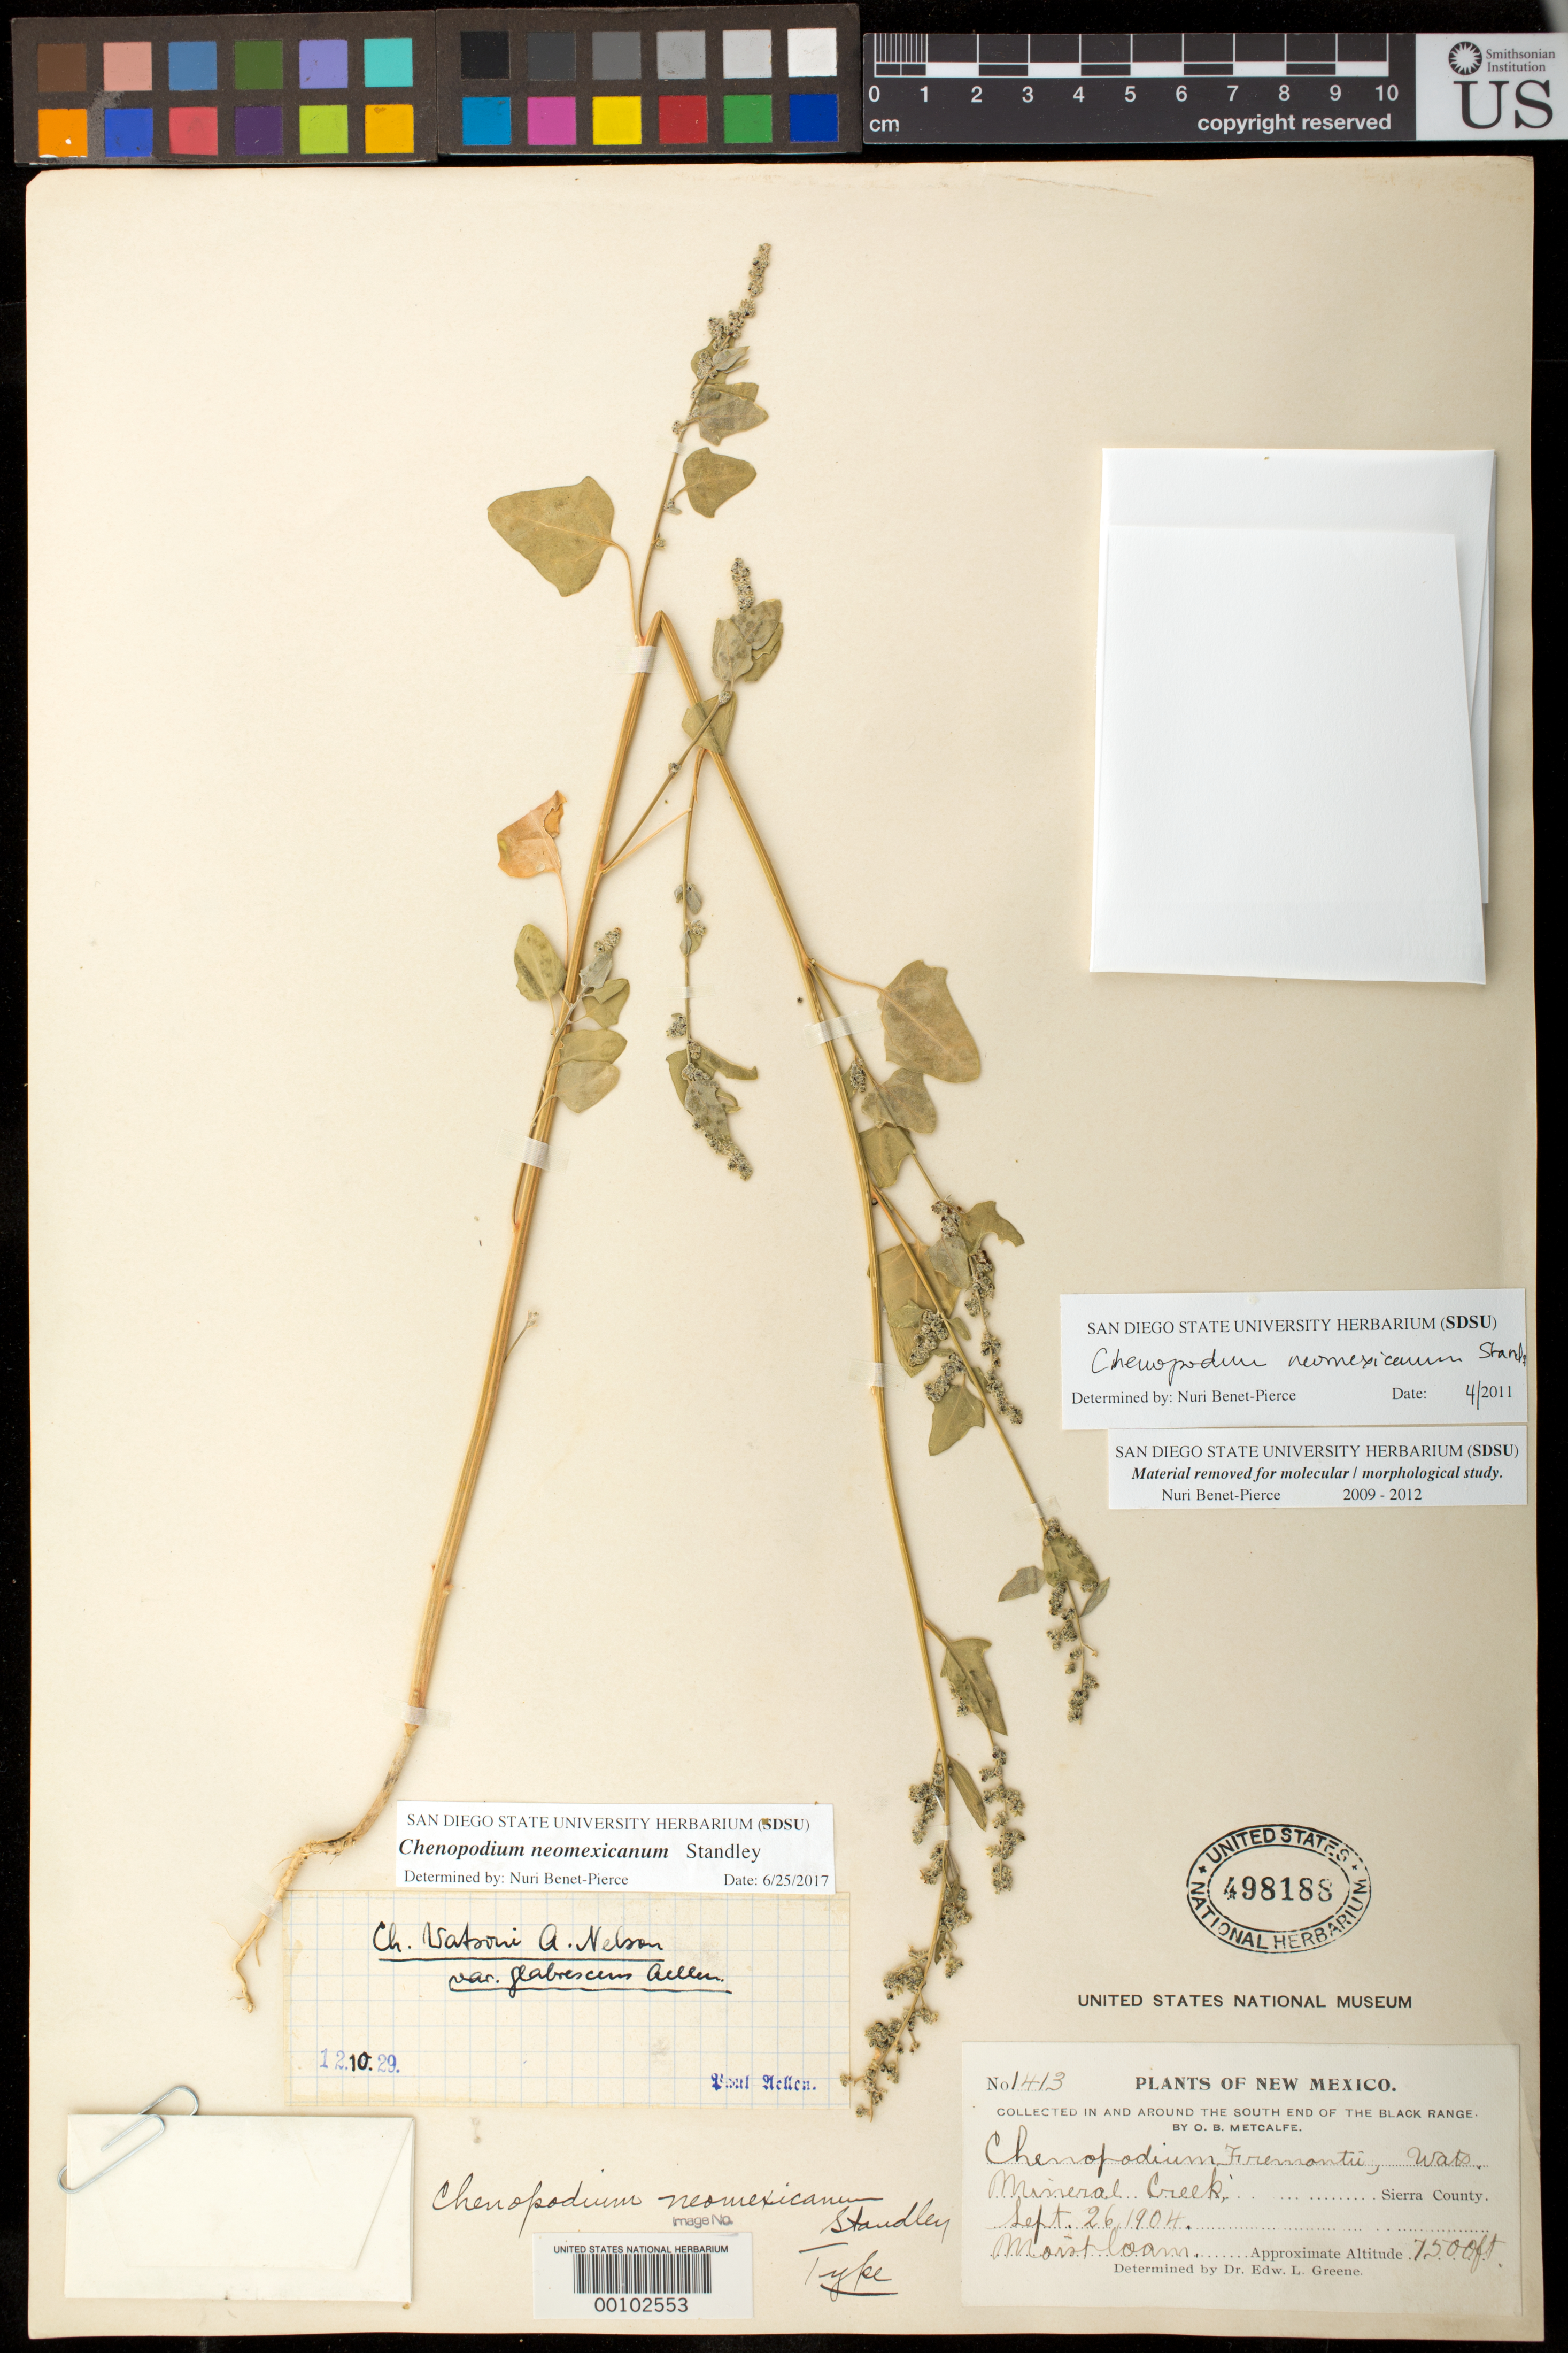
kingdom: Plantae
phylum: Tracheophyta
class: Magnoliopsida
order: Caryophyllales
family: Amaranthaceae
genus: Chenopodium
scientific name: Chenopodium neomexicanum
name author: Standl.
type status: Holotype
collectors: O. B. Metcalfe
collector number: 1413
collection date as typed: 26 Sep 1904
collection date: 1904-09-26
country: United States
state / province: New Mexico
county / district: Sierra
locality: In and around the south end of the Black Range. Mineral Creek, Sierra County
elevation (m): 2286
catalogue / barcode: US 498188